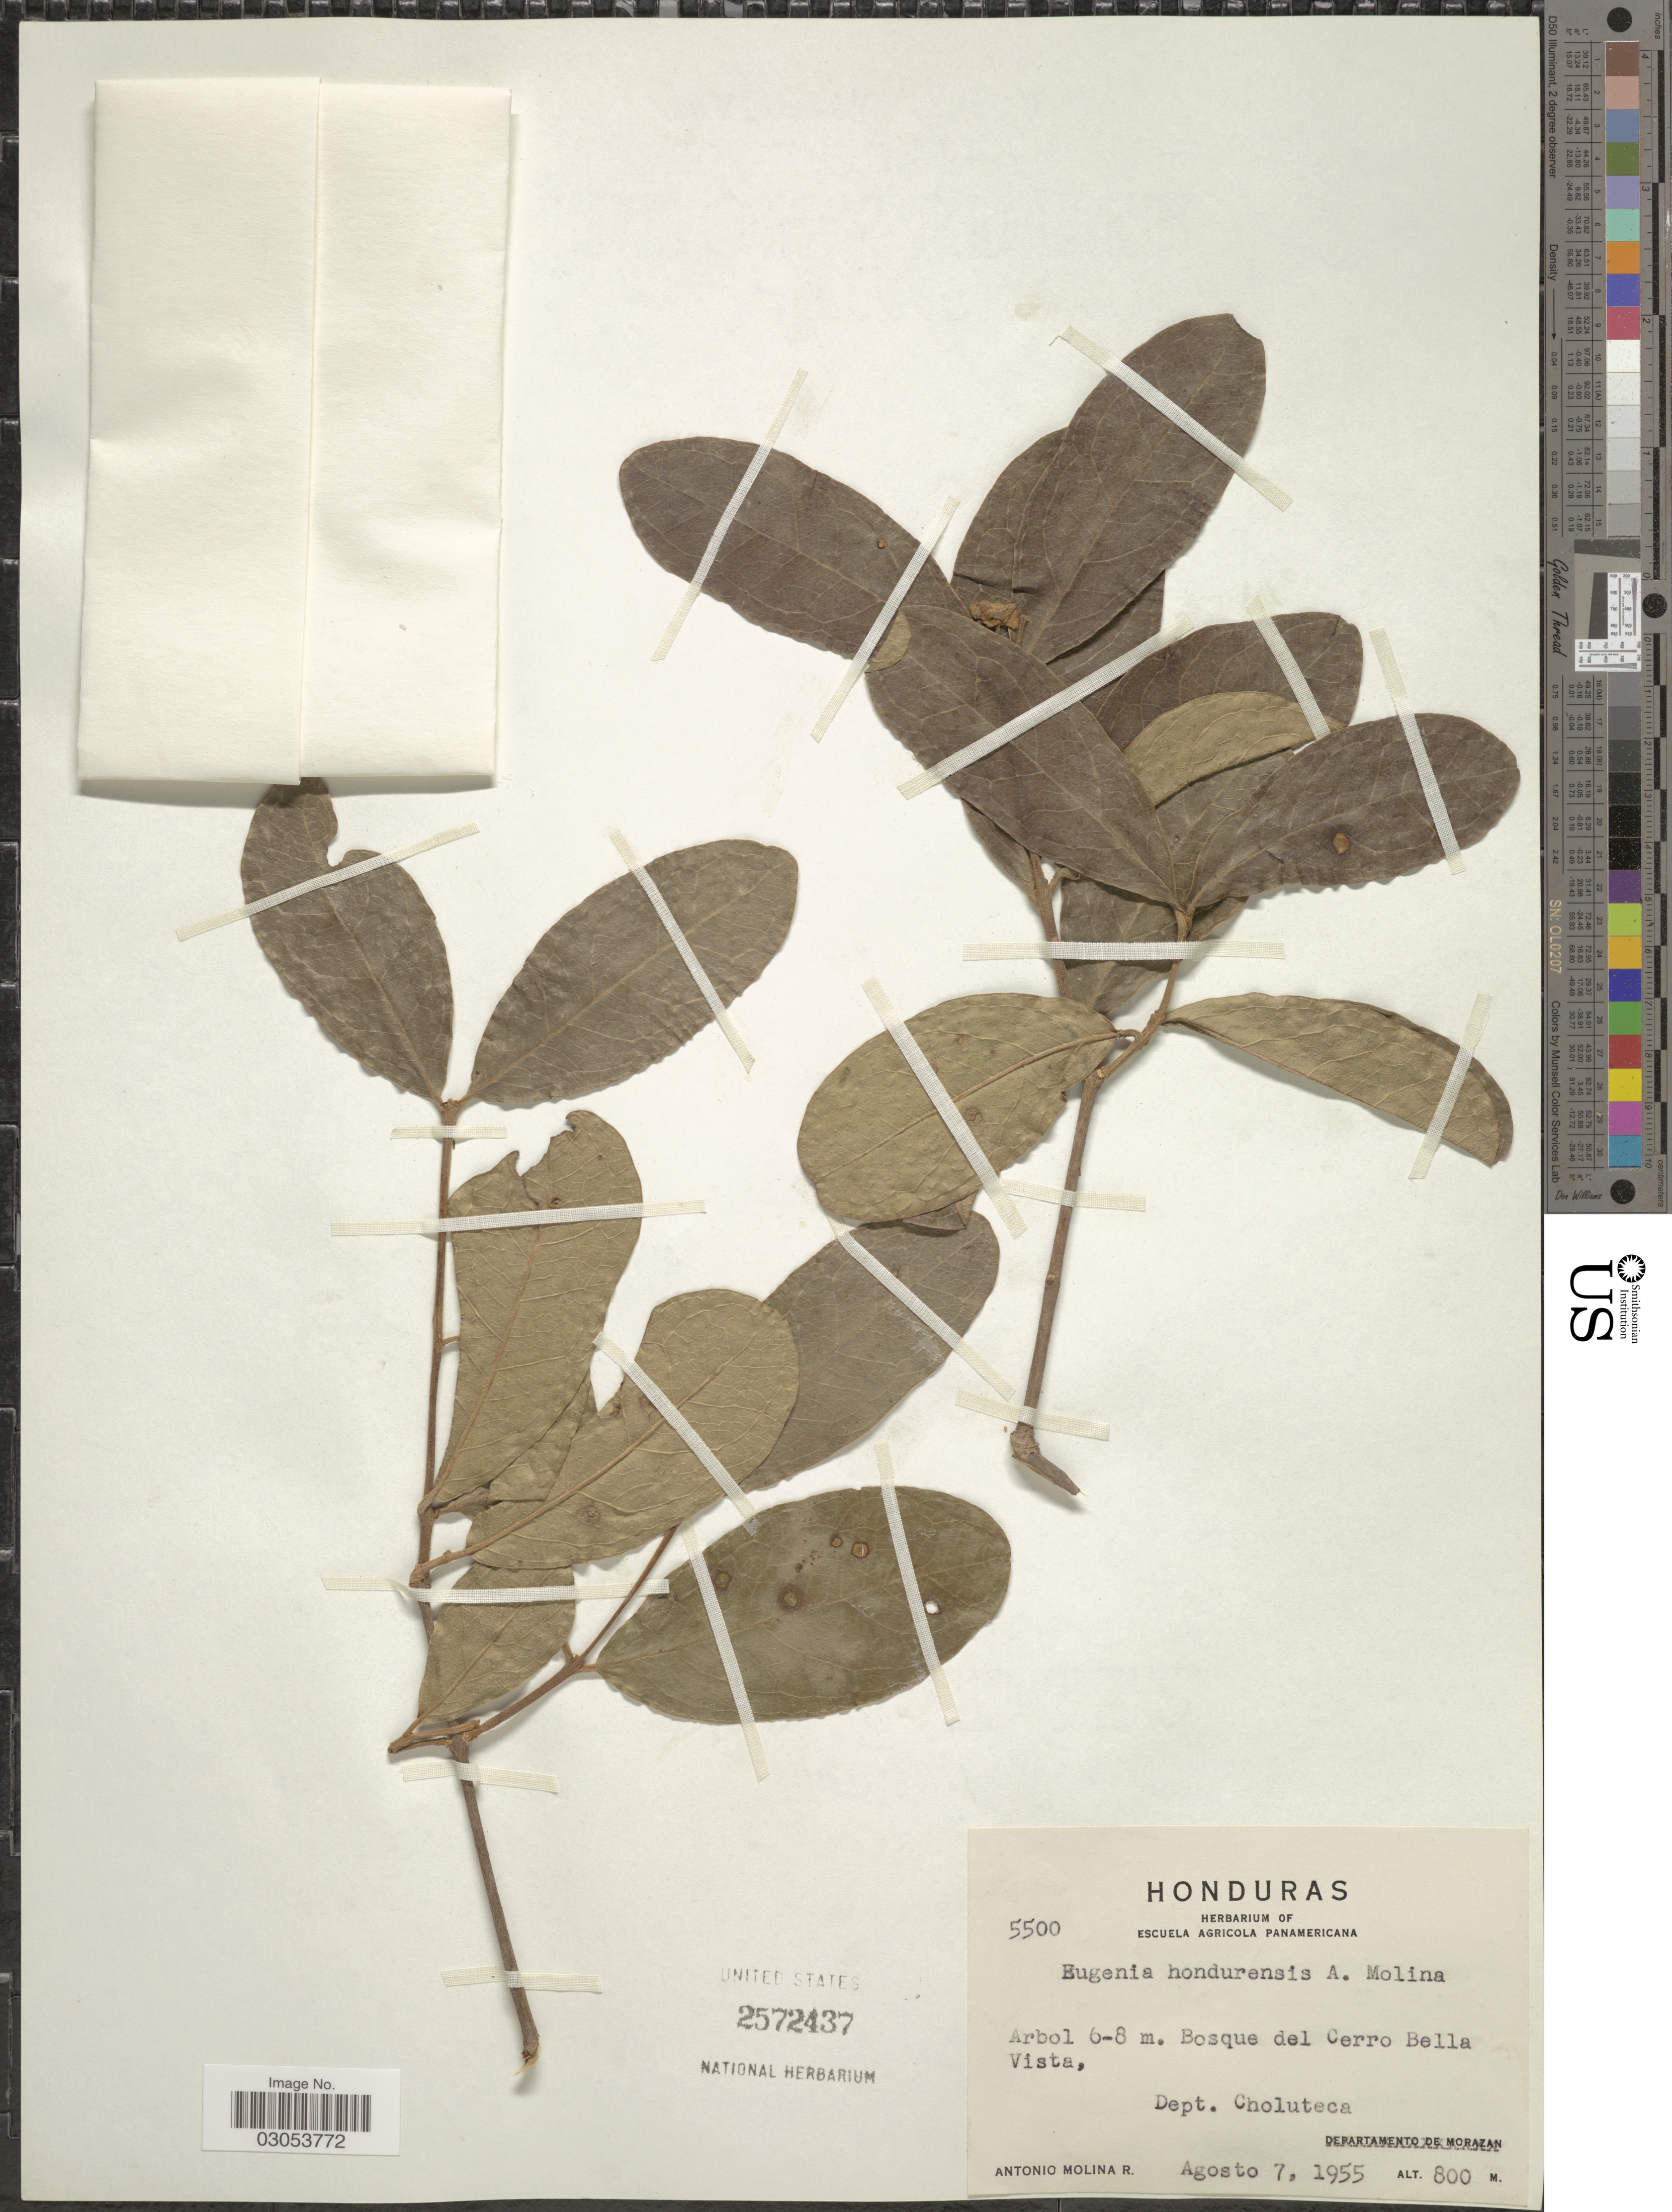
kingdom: Plantae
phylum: Tracheophyta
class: Magnoliopsida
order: Myrtales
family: Myrtaceae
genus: Eugenia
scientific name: Eugenia hondurensis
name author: Ant. Molina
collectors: A. Molina R.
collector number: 5500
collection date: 1955-08-07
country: Honduras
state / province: Choluteca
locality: Bosque del Cerro Bella Vista, Dept. Choluteca.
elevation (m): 800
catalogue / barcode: US 2572437